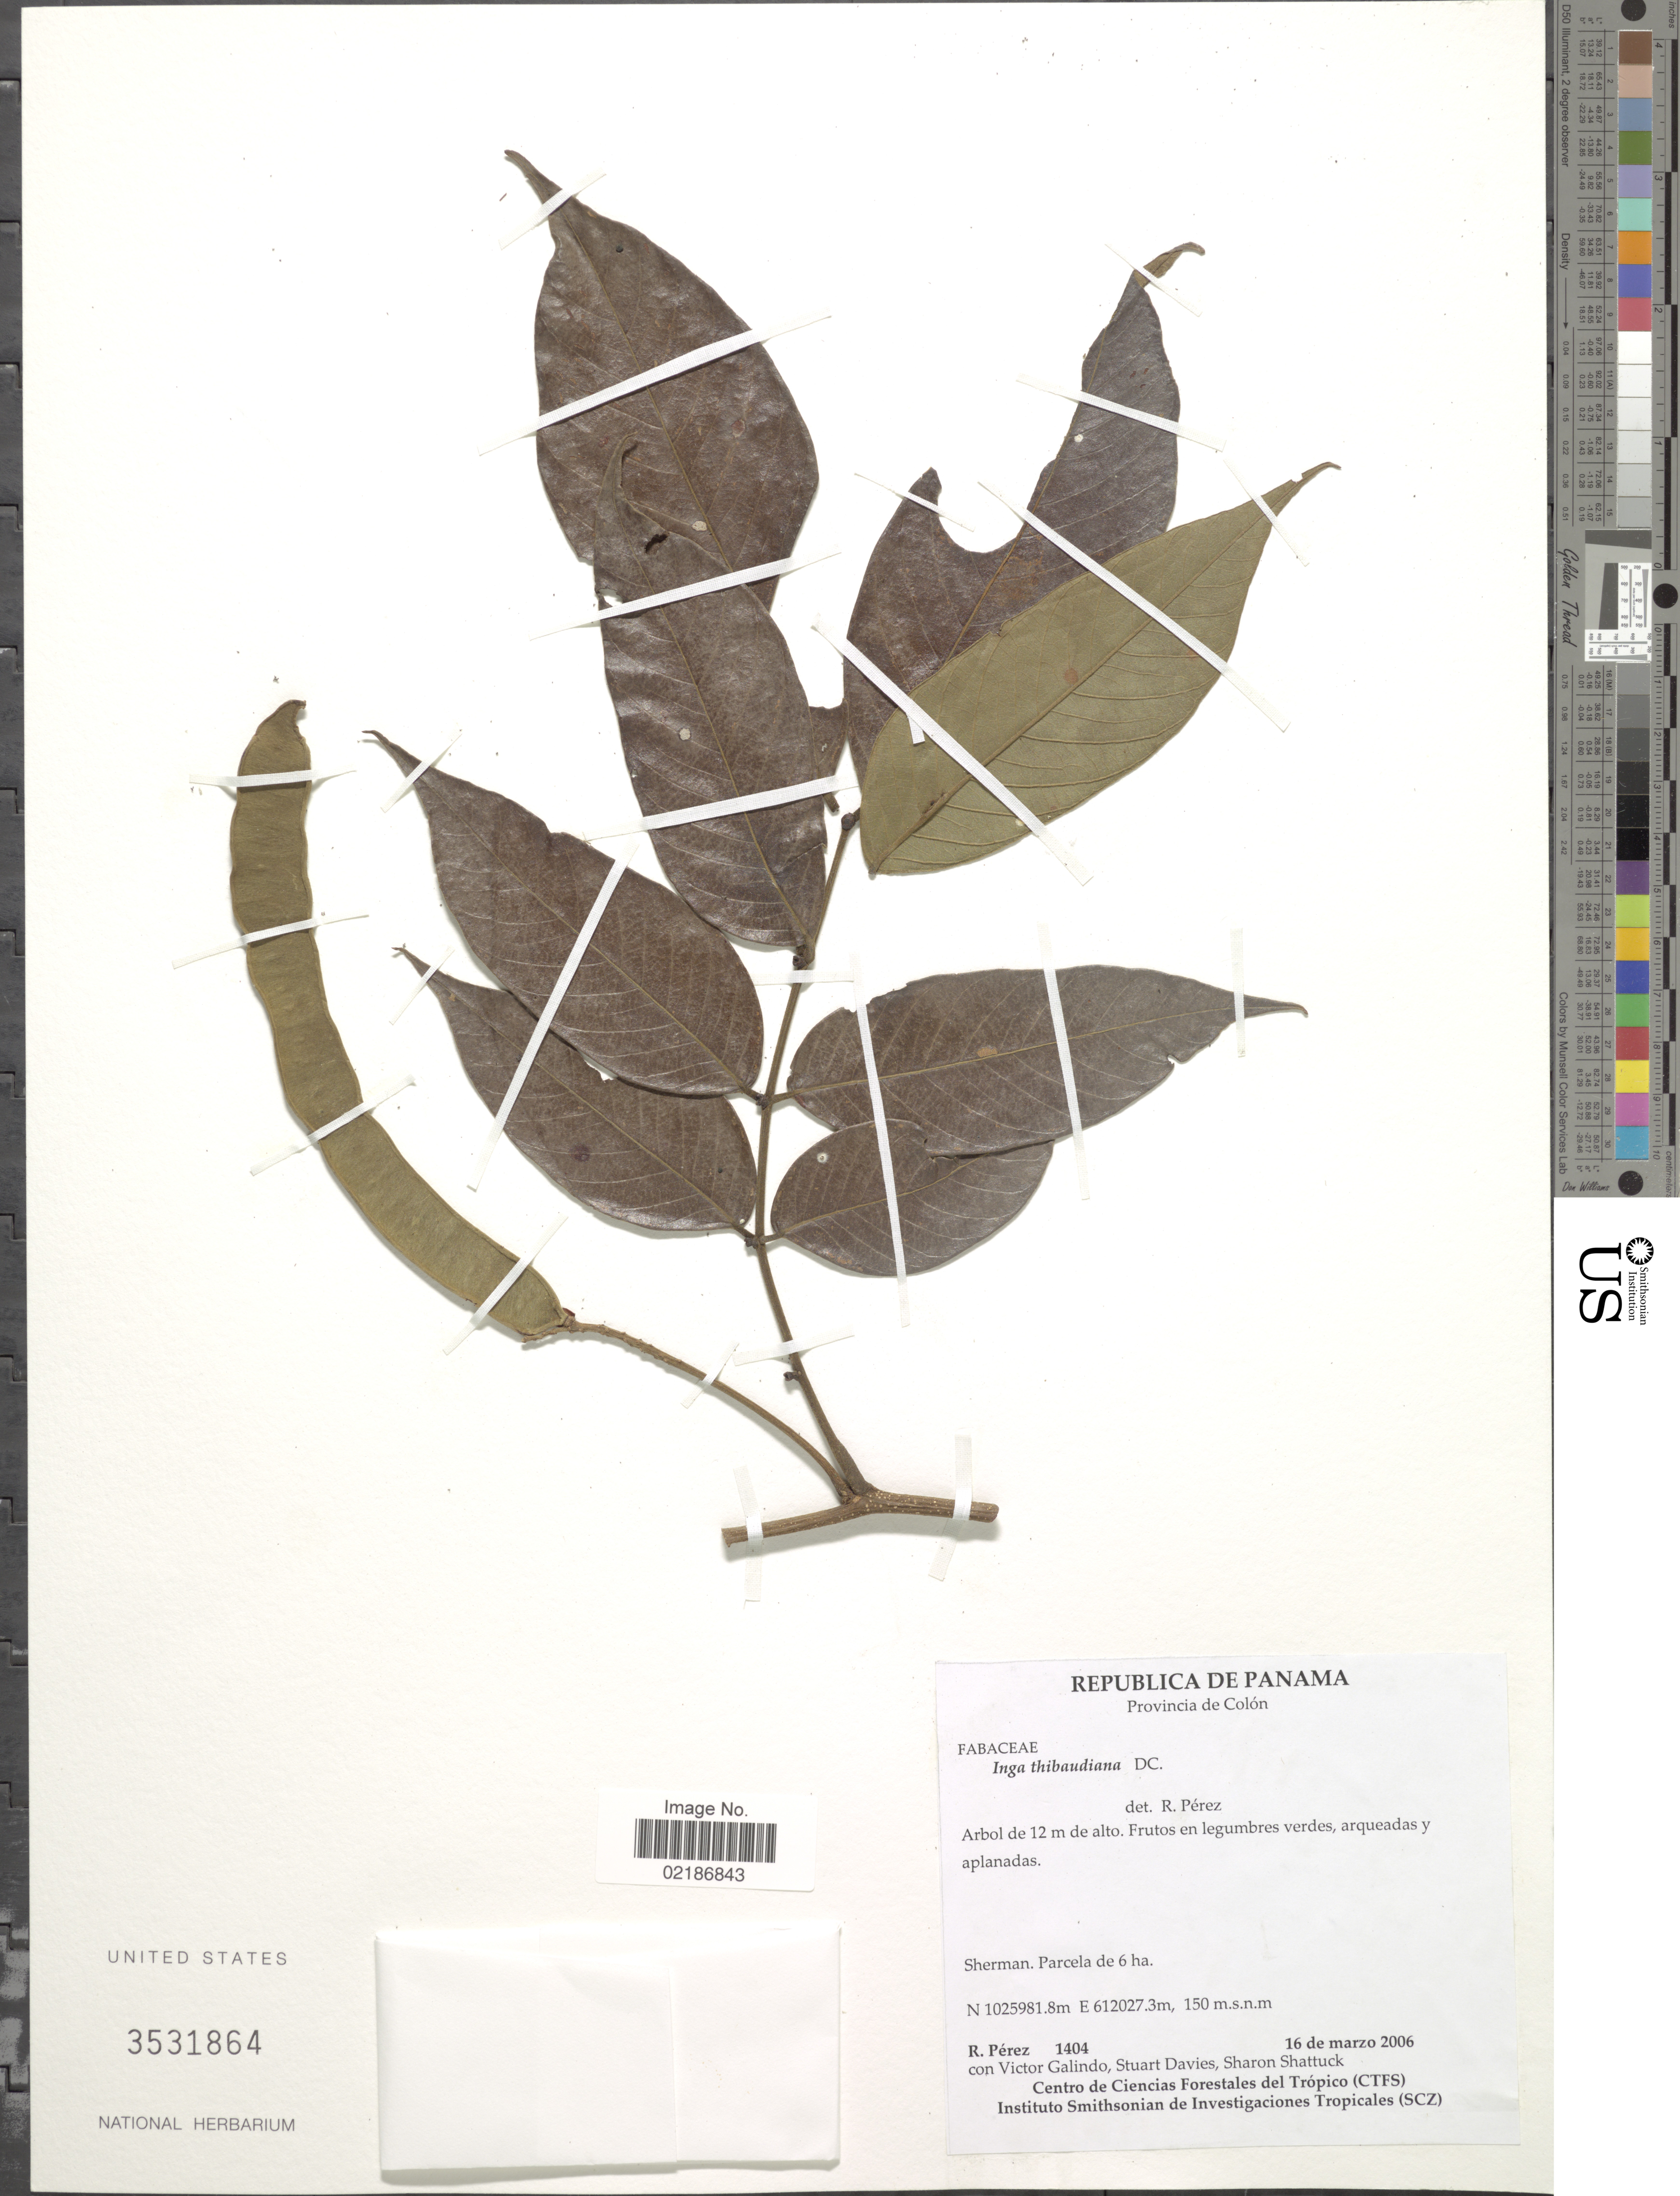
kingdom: Plantae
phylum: Tracheophyta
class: Magnoliopsida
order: Fabales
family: Fabaceae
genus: Inga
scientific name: Inga thibaudiana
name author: DC.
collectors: R. Perez, V. Galindo, S. Davies & S. Shattuck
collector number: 1404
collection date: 2006-03-16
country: Panama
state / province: Colón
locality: Sherman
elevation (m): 150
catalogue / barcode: US 3531864